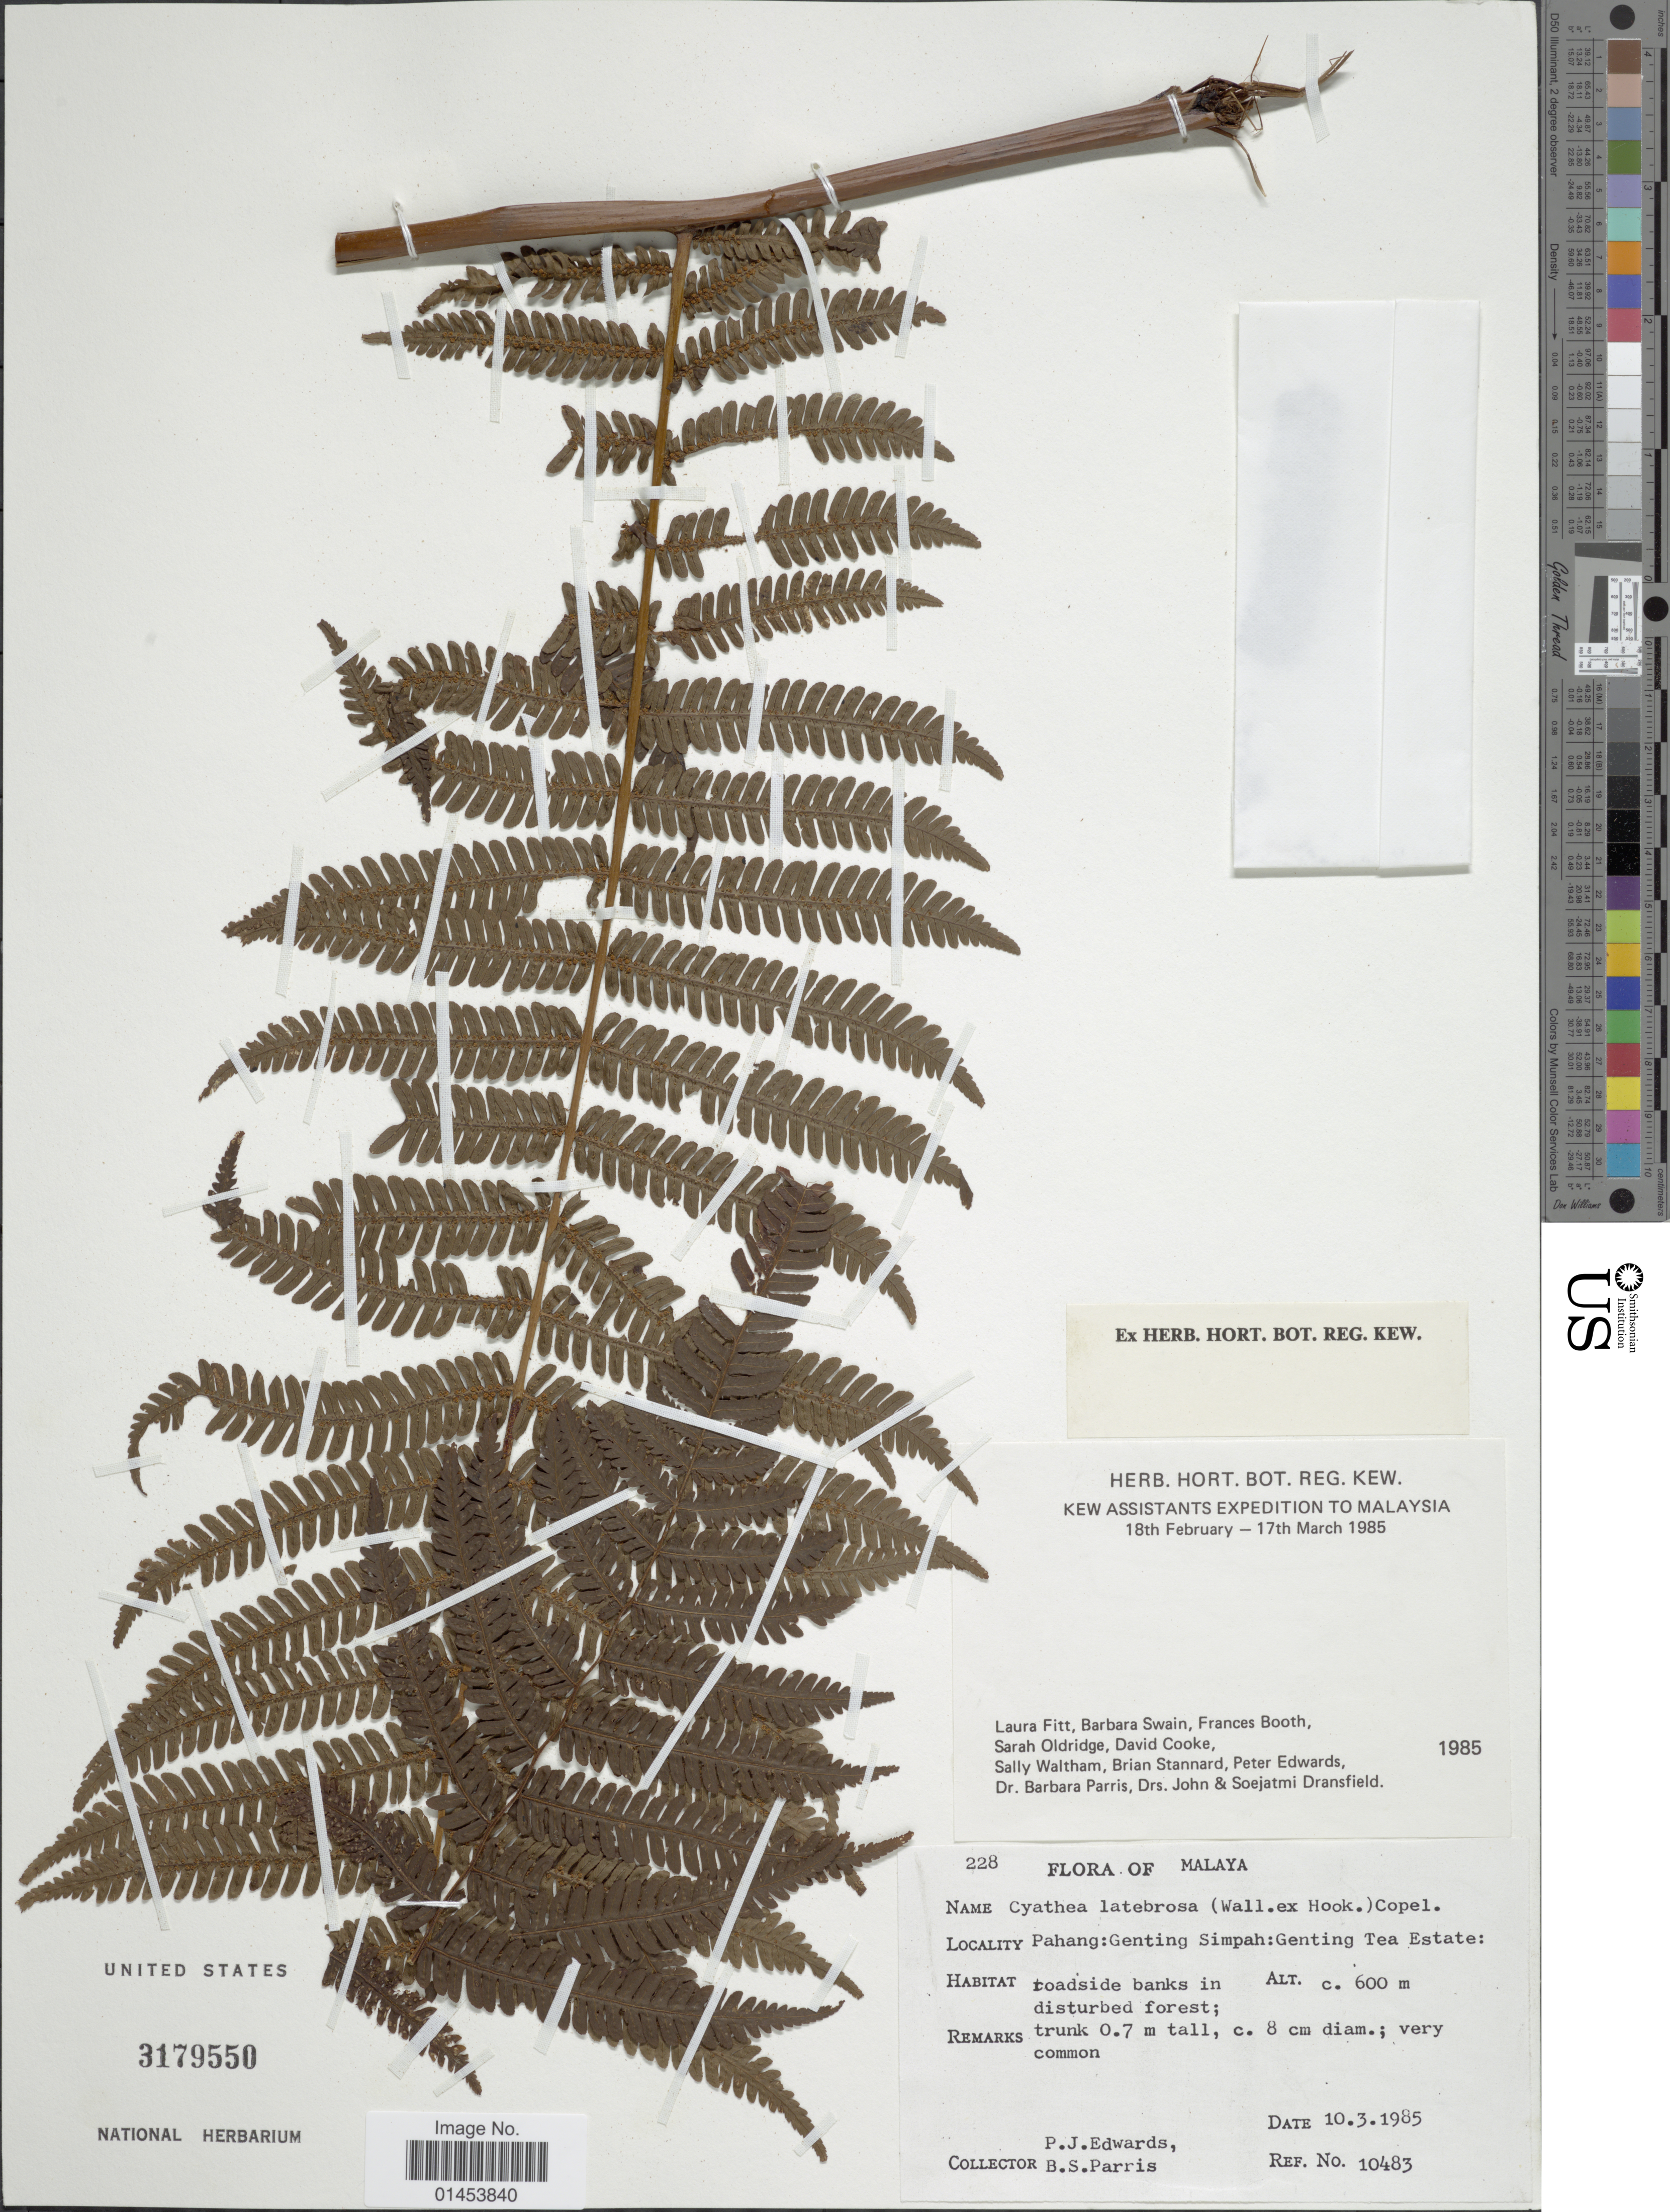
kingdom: Plantae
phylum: Tracheophyta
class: Polypodiopsida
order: Cyatheales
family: Cyatheaceae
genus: Cyathea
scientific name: Cyathea latebrosa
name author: (Wall. ex Hook.) Copel.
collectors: P. Edwards & B. S. Parris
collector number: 10483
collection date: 1985-03-10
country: Malaysia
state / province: Pahang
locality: Malaya, Pahang: Genting Simpah: Genting Tea Estate, roadside banks in disturbed forest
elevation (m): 600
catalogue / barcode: US 3179550